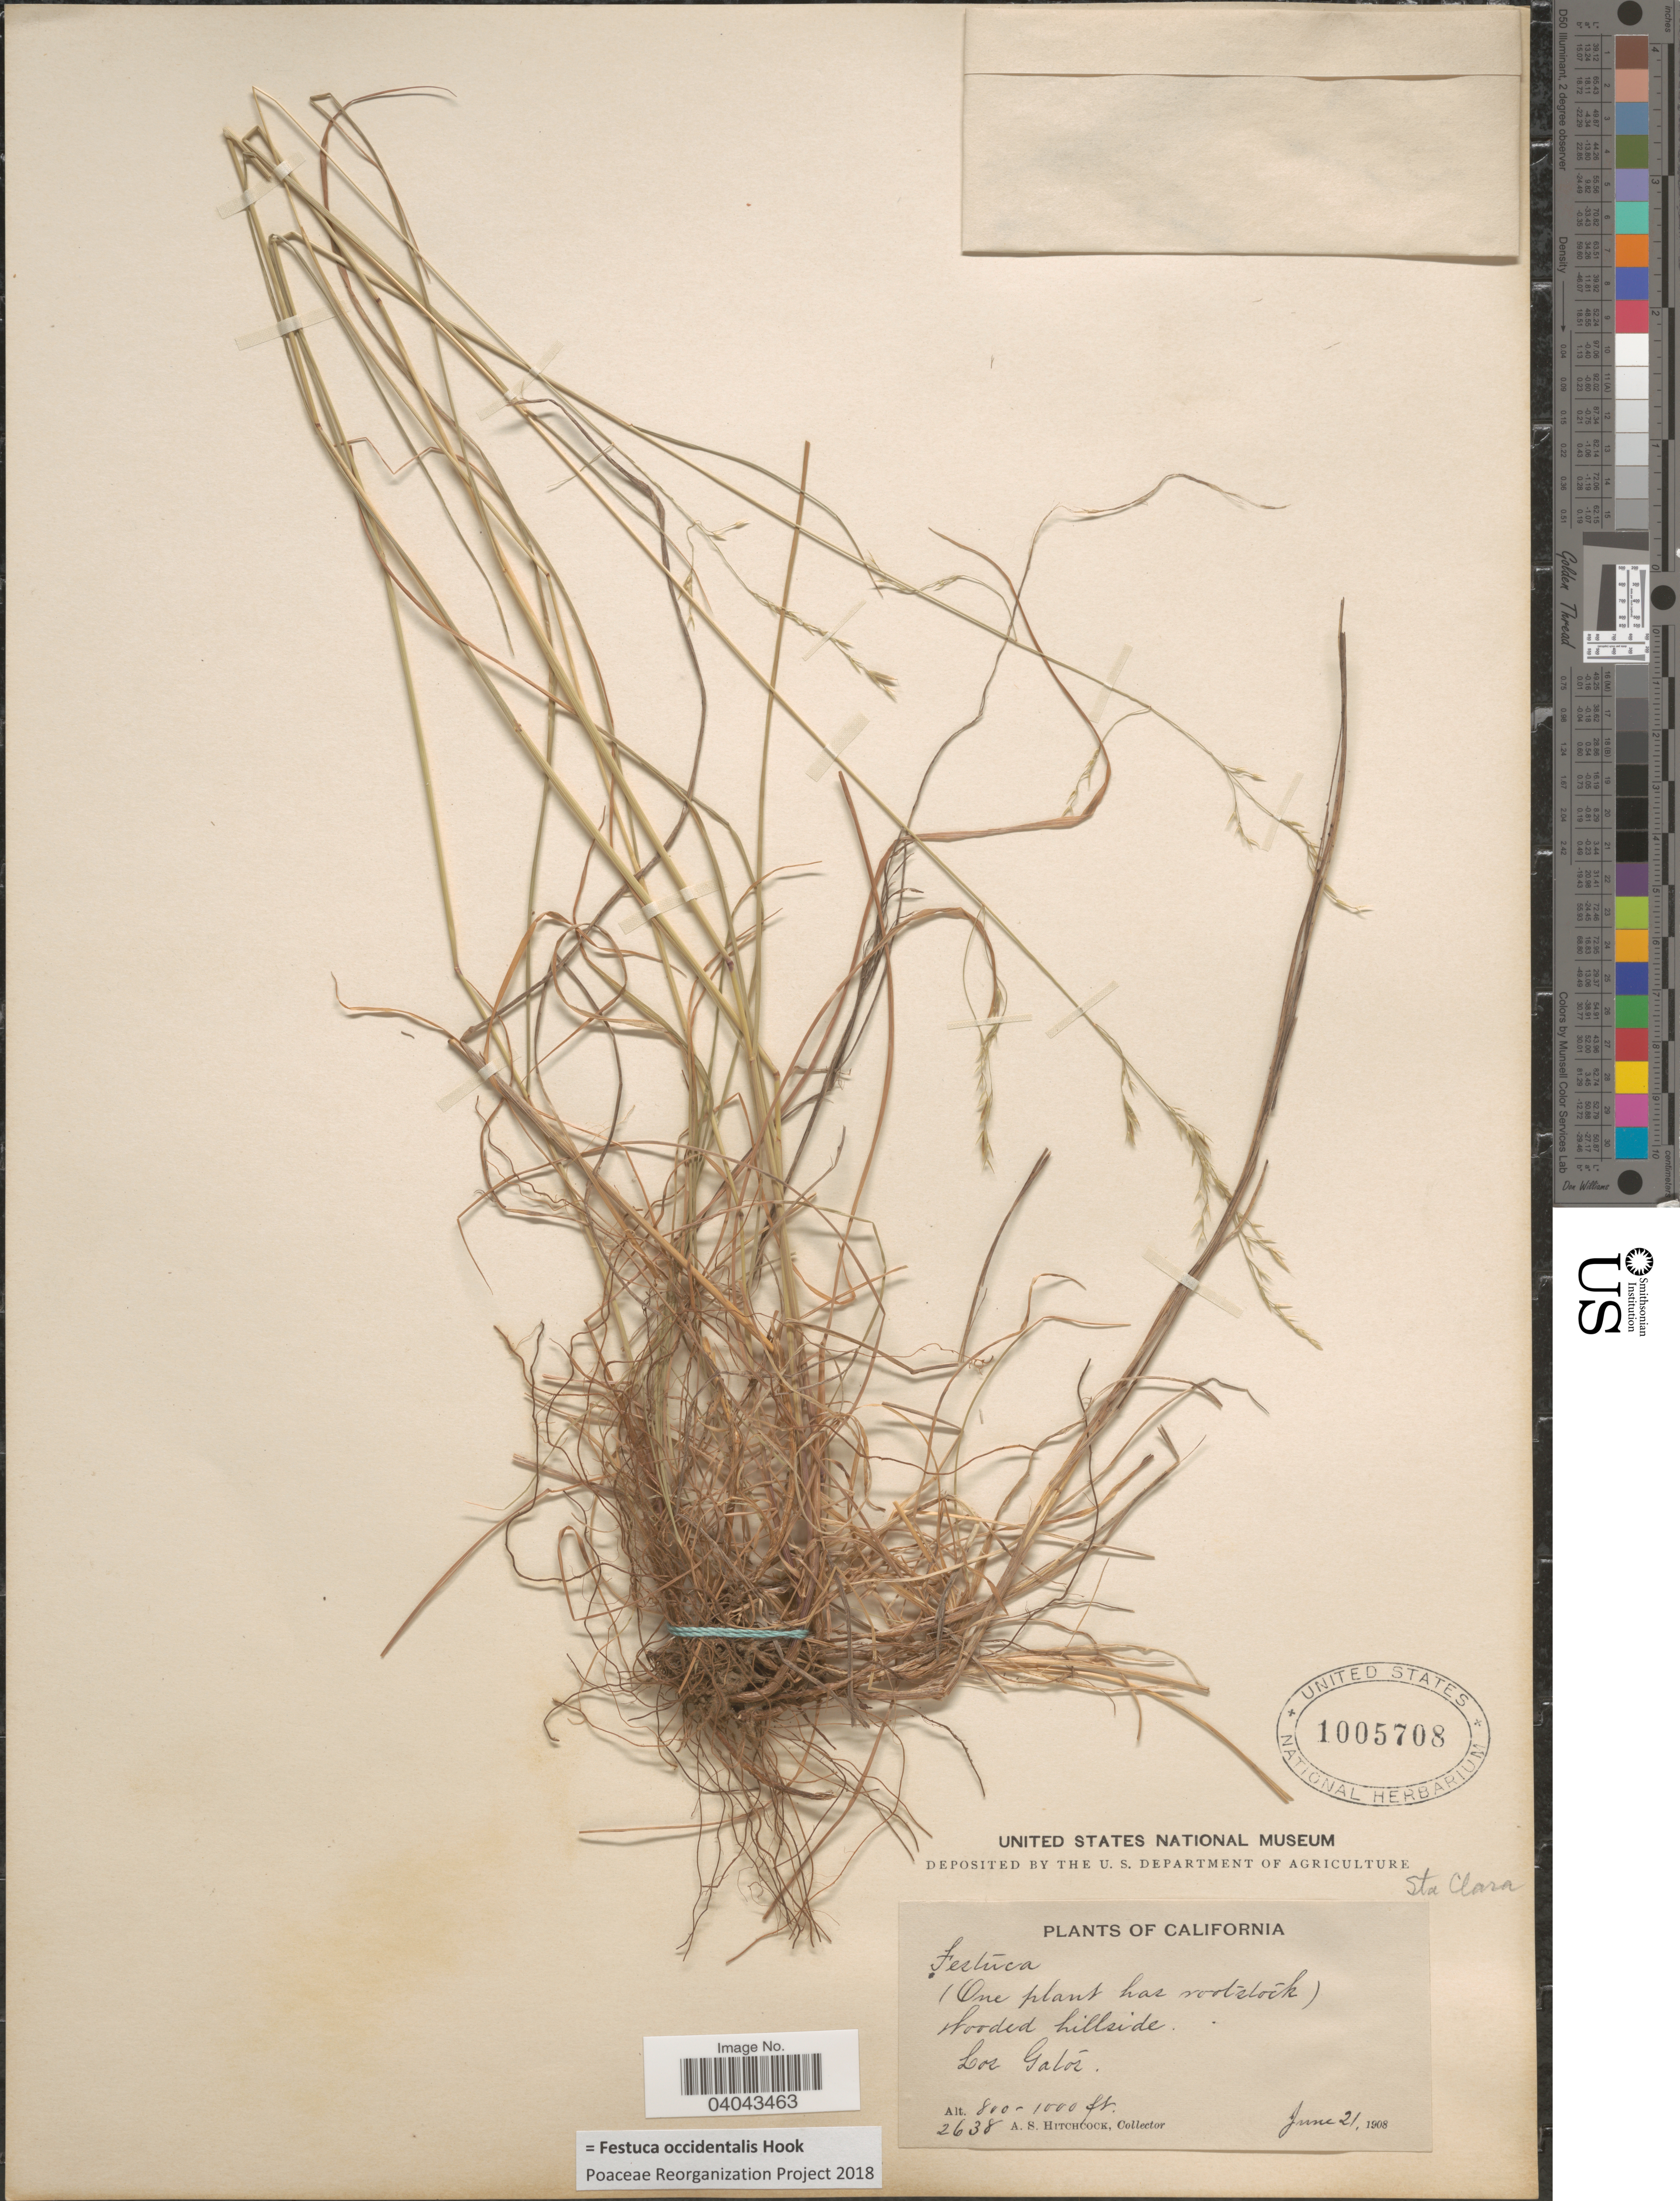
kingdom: Plantae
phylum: Tracheophyta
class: Liliopsida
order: Poales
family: Poaceae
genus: Festuca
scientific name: Festuca occidentalis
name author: Hook.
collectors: A. S. Hitchcock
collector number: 2638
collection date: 1908-06-21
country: United States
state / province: California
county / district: Santa Clara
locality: Los Gatos. Sta Clara.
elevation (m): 244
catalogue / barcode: US 1005708